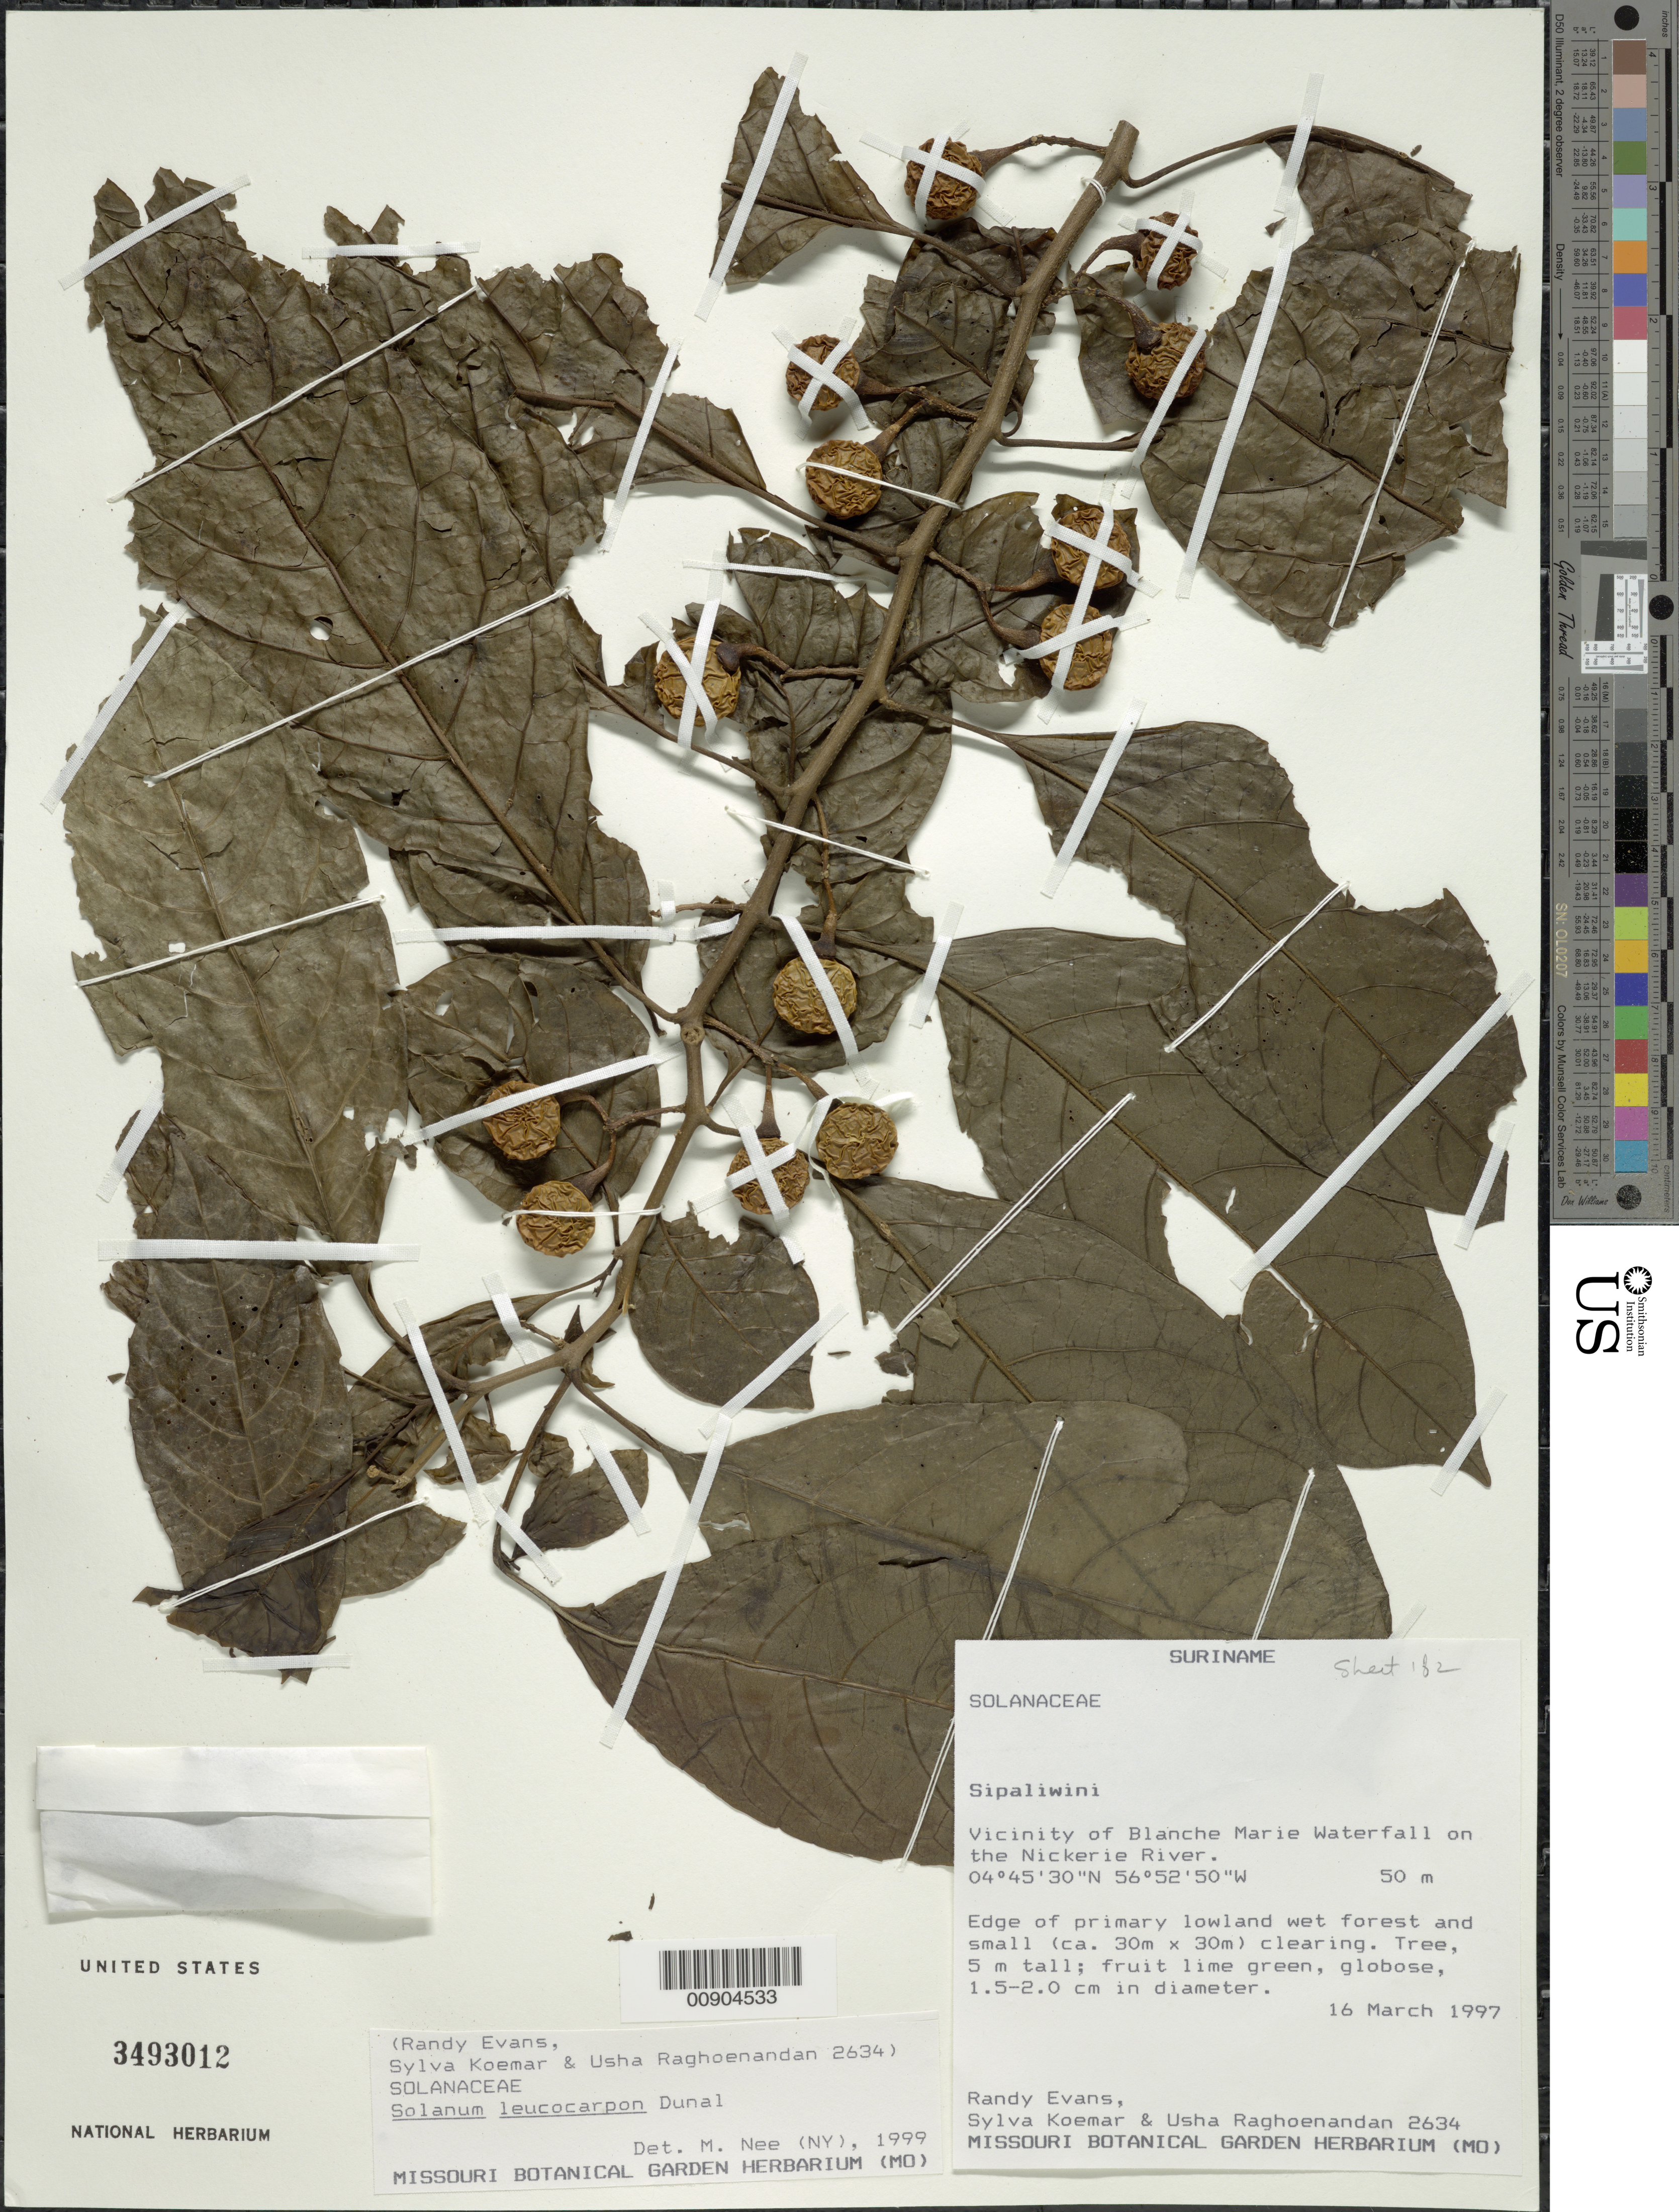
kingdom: Plantae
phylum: Tracheophyta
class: Magnoliopsida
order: Solanales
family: Solanaceae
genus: Solanum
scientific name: Solanum leucocarpon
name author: Dunal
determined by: Nee, Michael H.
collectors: R. Evans, S. Koemar & U. Raghoenandan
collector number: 2634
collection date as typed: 16-Mar-97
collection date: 1997-03-16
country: Suriname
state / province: Sipaliwini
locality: Blanche Marie Waterfall, vic., on Nickerie R.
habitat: Primary lowland wet forest, at edge and in small (30x30m) clearing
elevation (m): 50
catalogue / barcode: US 3493012